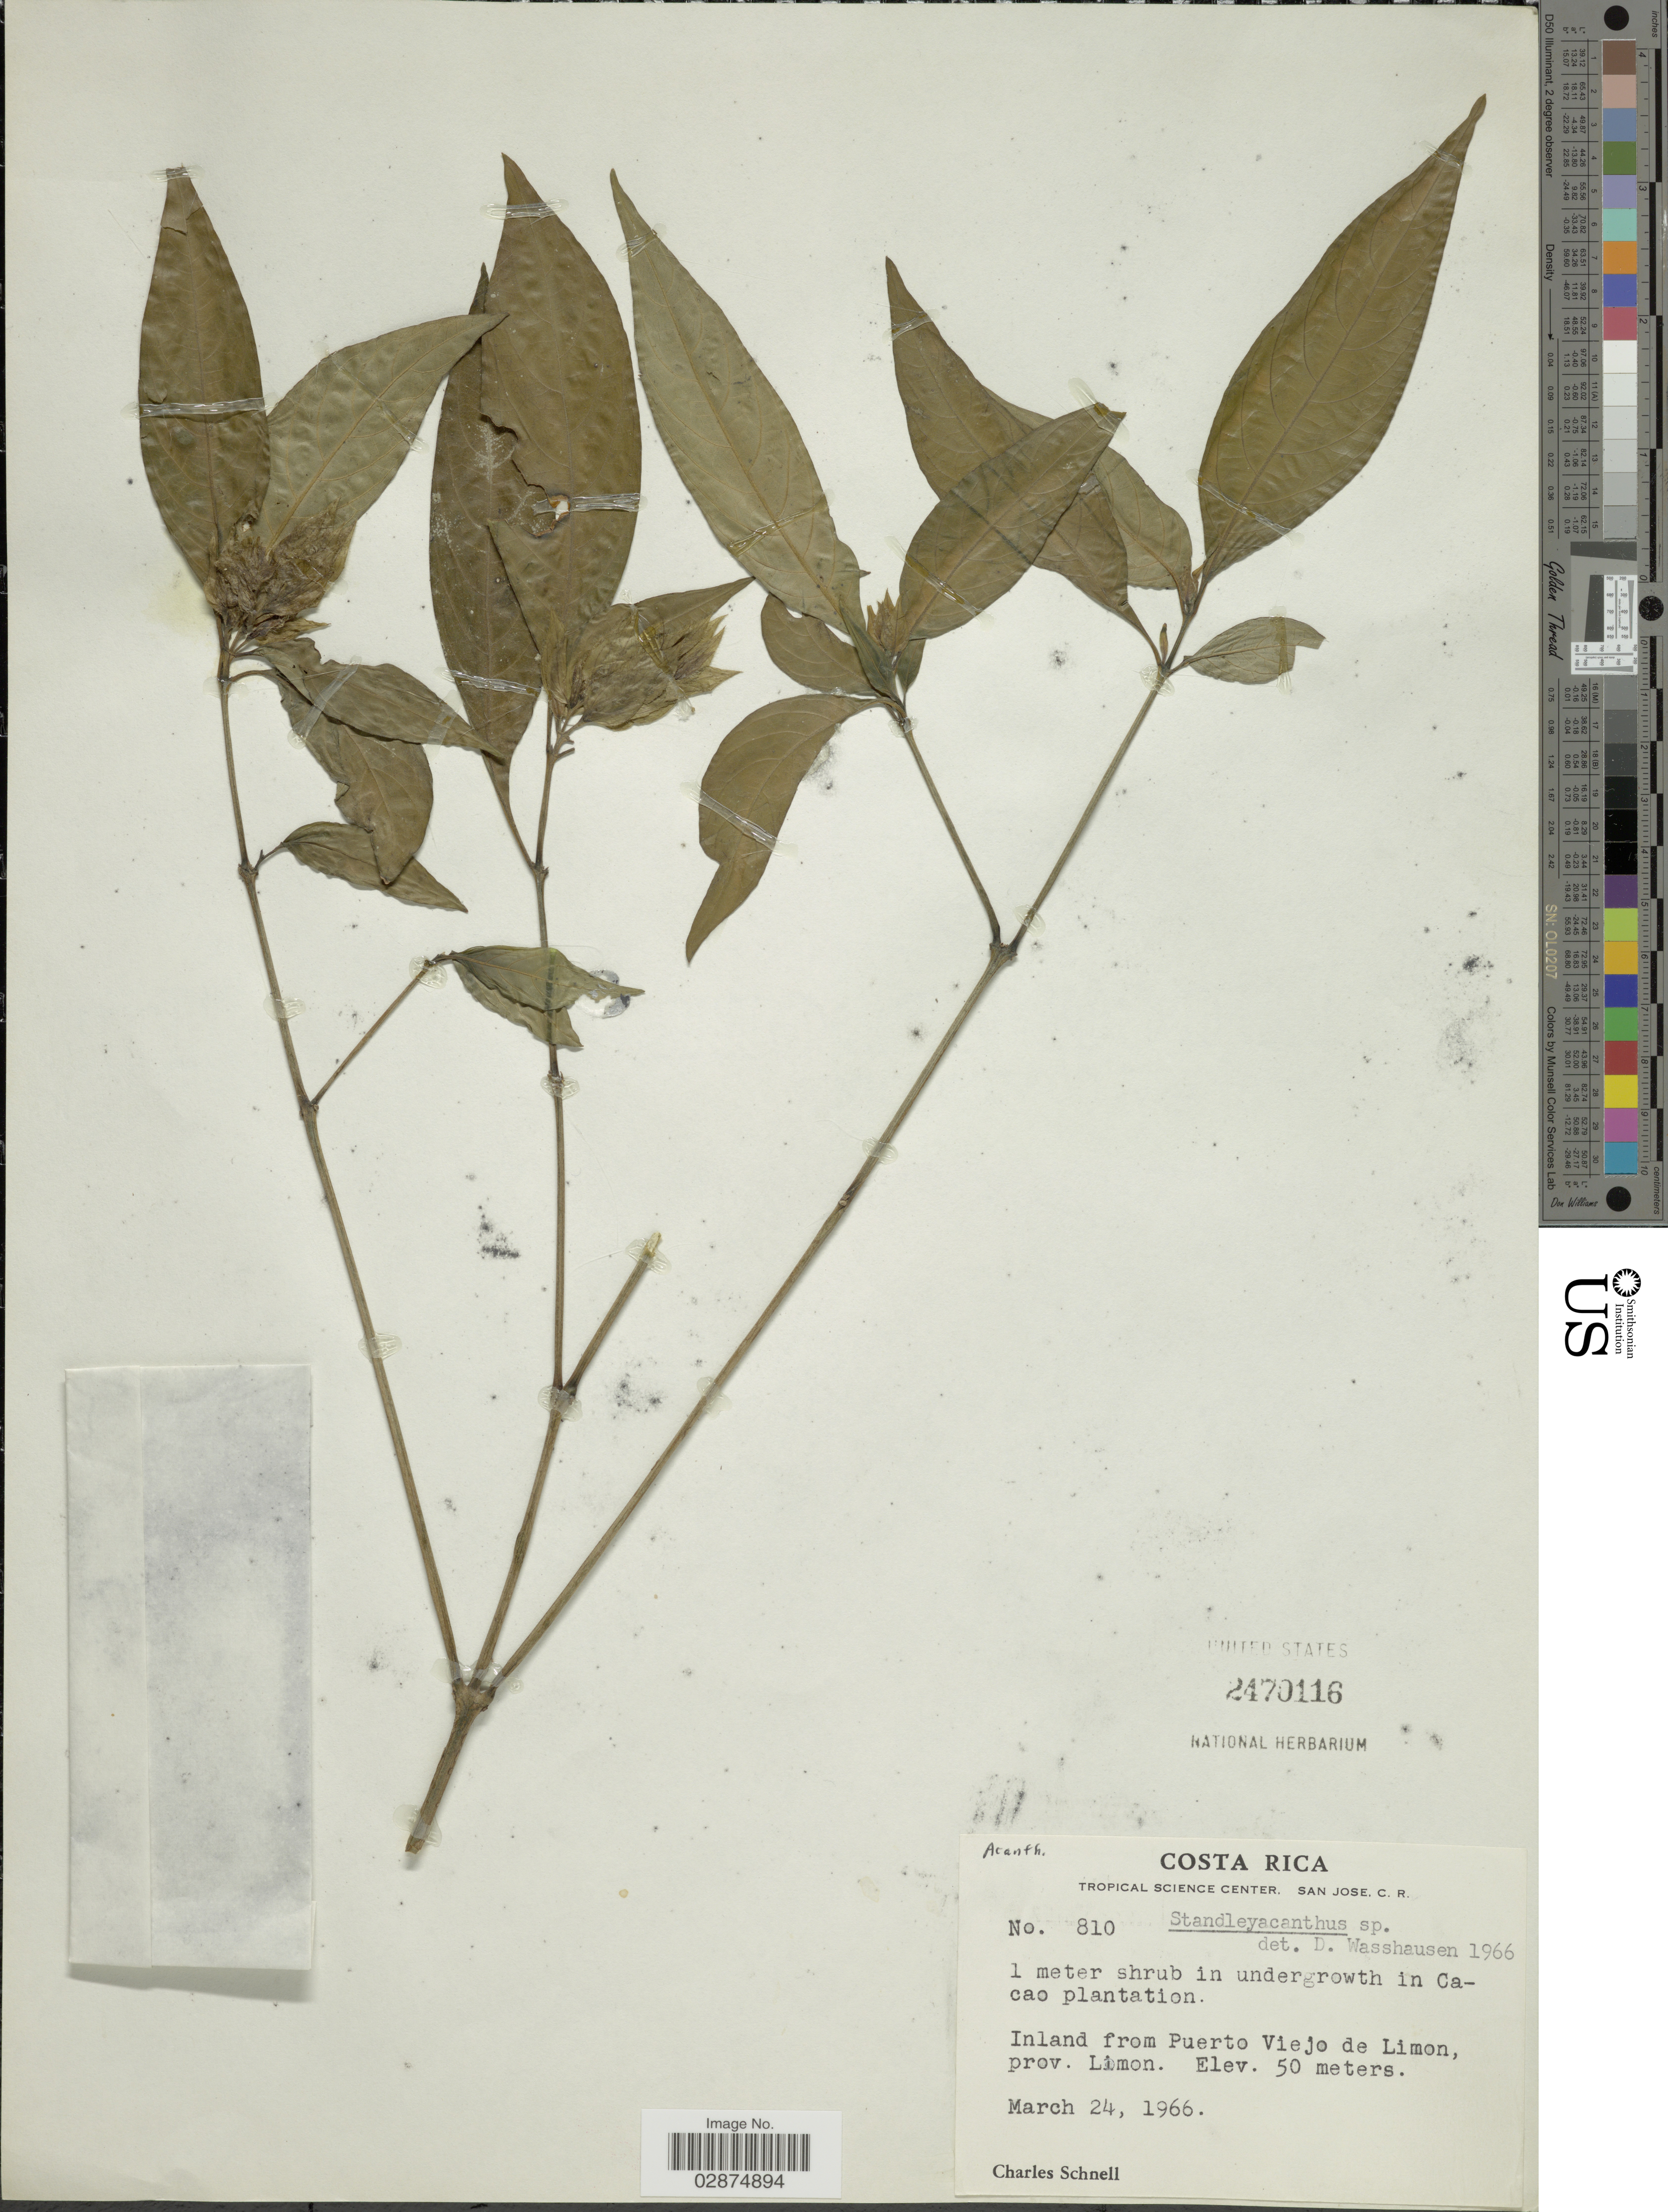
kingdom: Plantae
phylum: Tracheophyta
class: Magnoliopsida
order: Lamiales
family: Acanthaceae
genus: Herpetacanthus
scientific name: Herpetacanthus panamensis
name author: Leonard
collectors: C. Schnell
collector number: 810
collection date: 1966-03-24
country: Costa Rica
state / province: Limón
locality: Inland from Puerto Viejo de Limon.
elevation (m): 50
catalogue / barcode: US 2470116